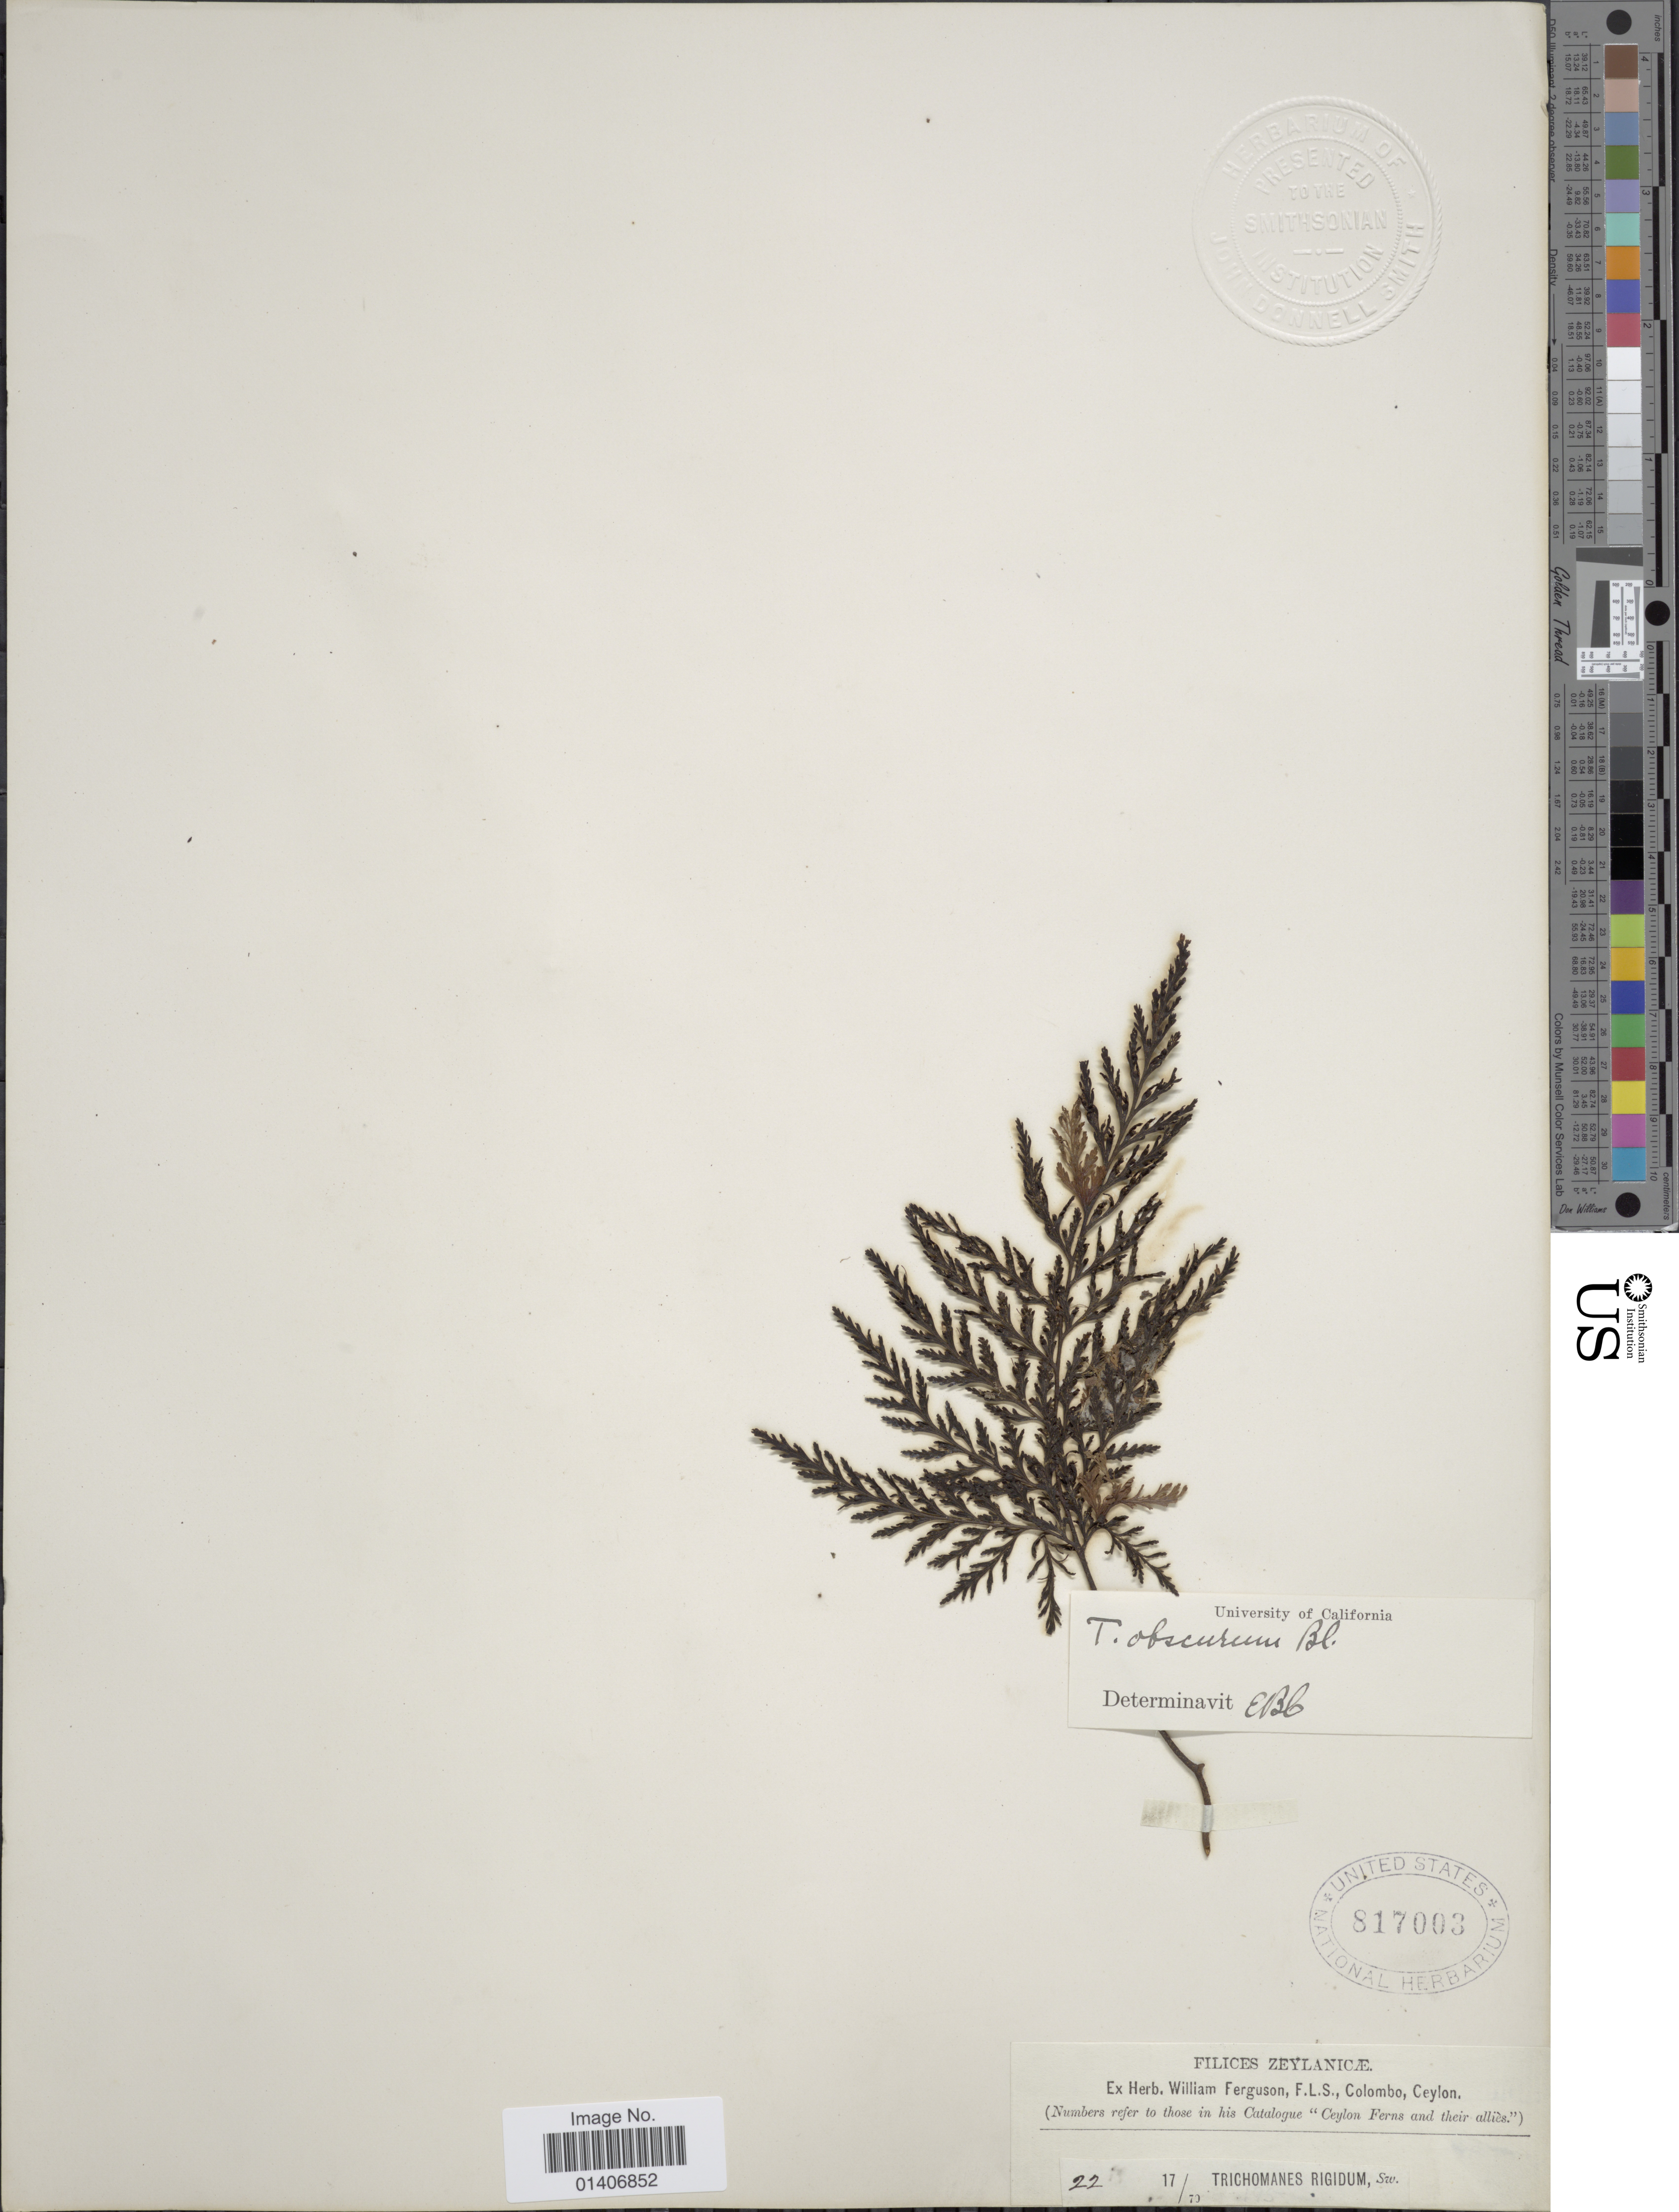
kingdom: Plantae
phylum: Tracheophyta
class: Polypodiopsida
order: Hymenophyllales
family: Hymenophyllaceae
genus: Abrodictyum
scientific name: Abrodictyum obscurum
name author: (Blume) Ebihara & K. Iwats.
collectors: ex herb. W. Ferguson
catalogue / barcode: US 817003